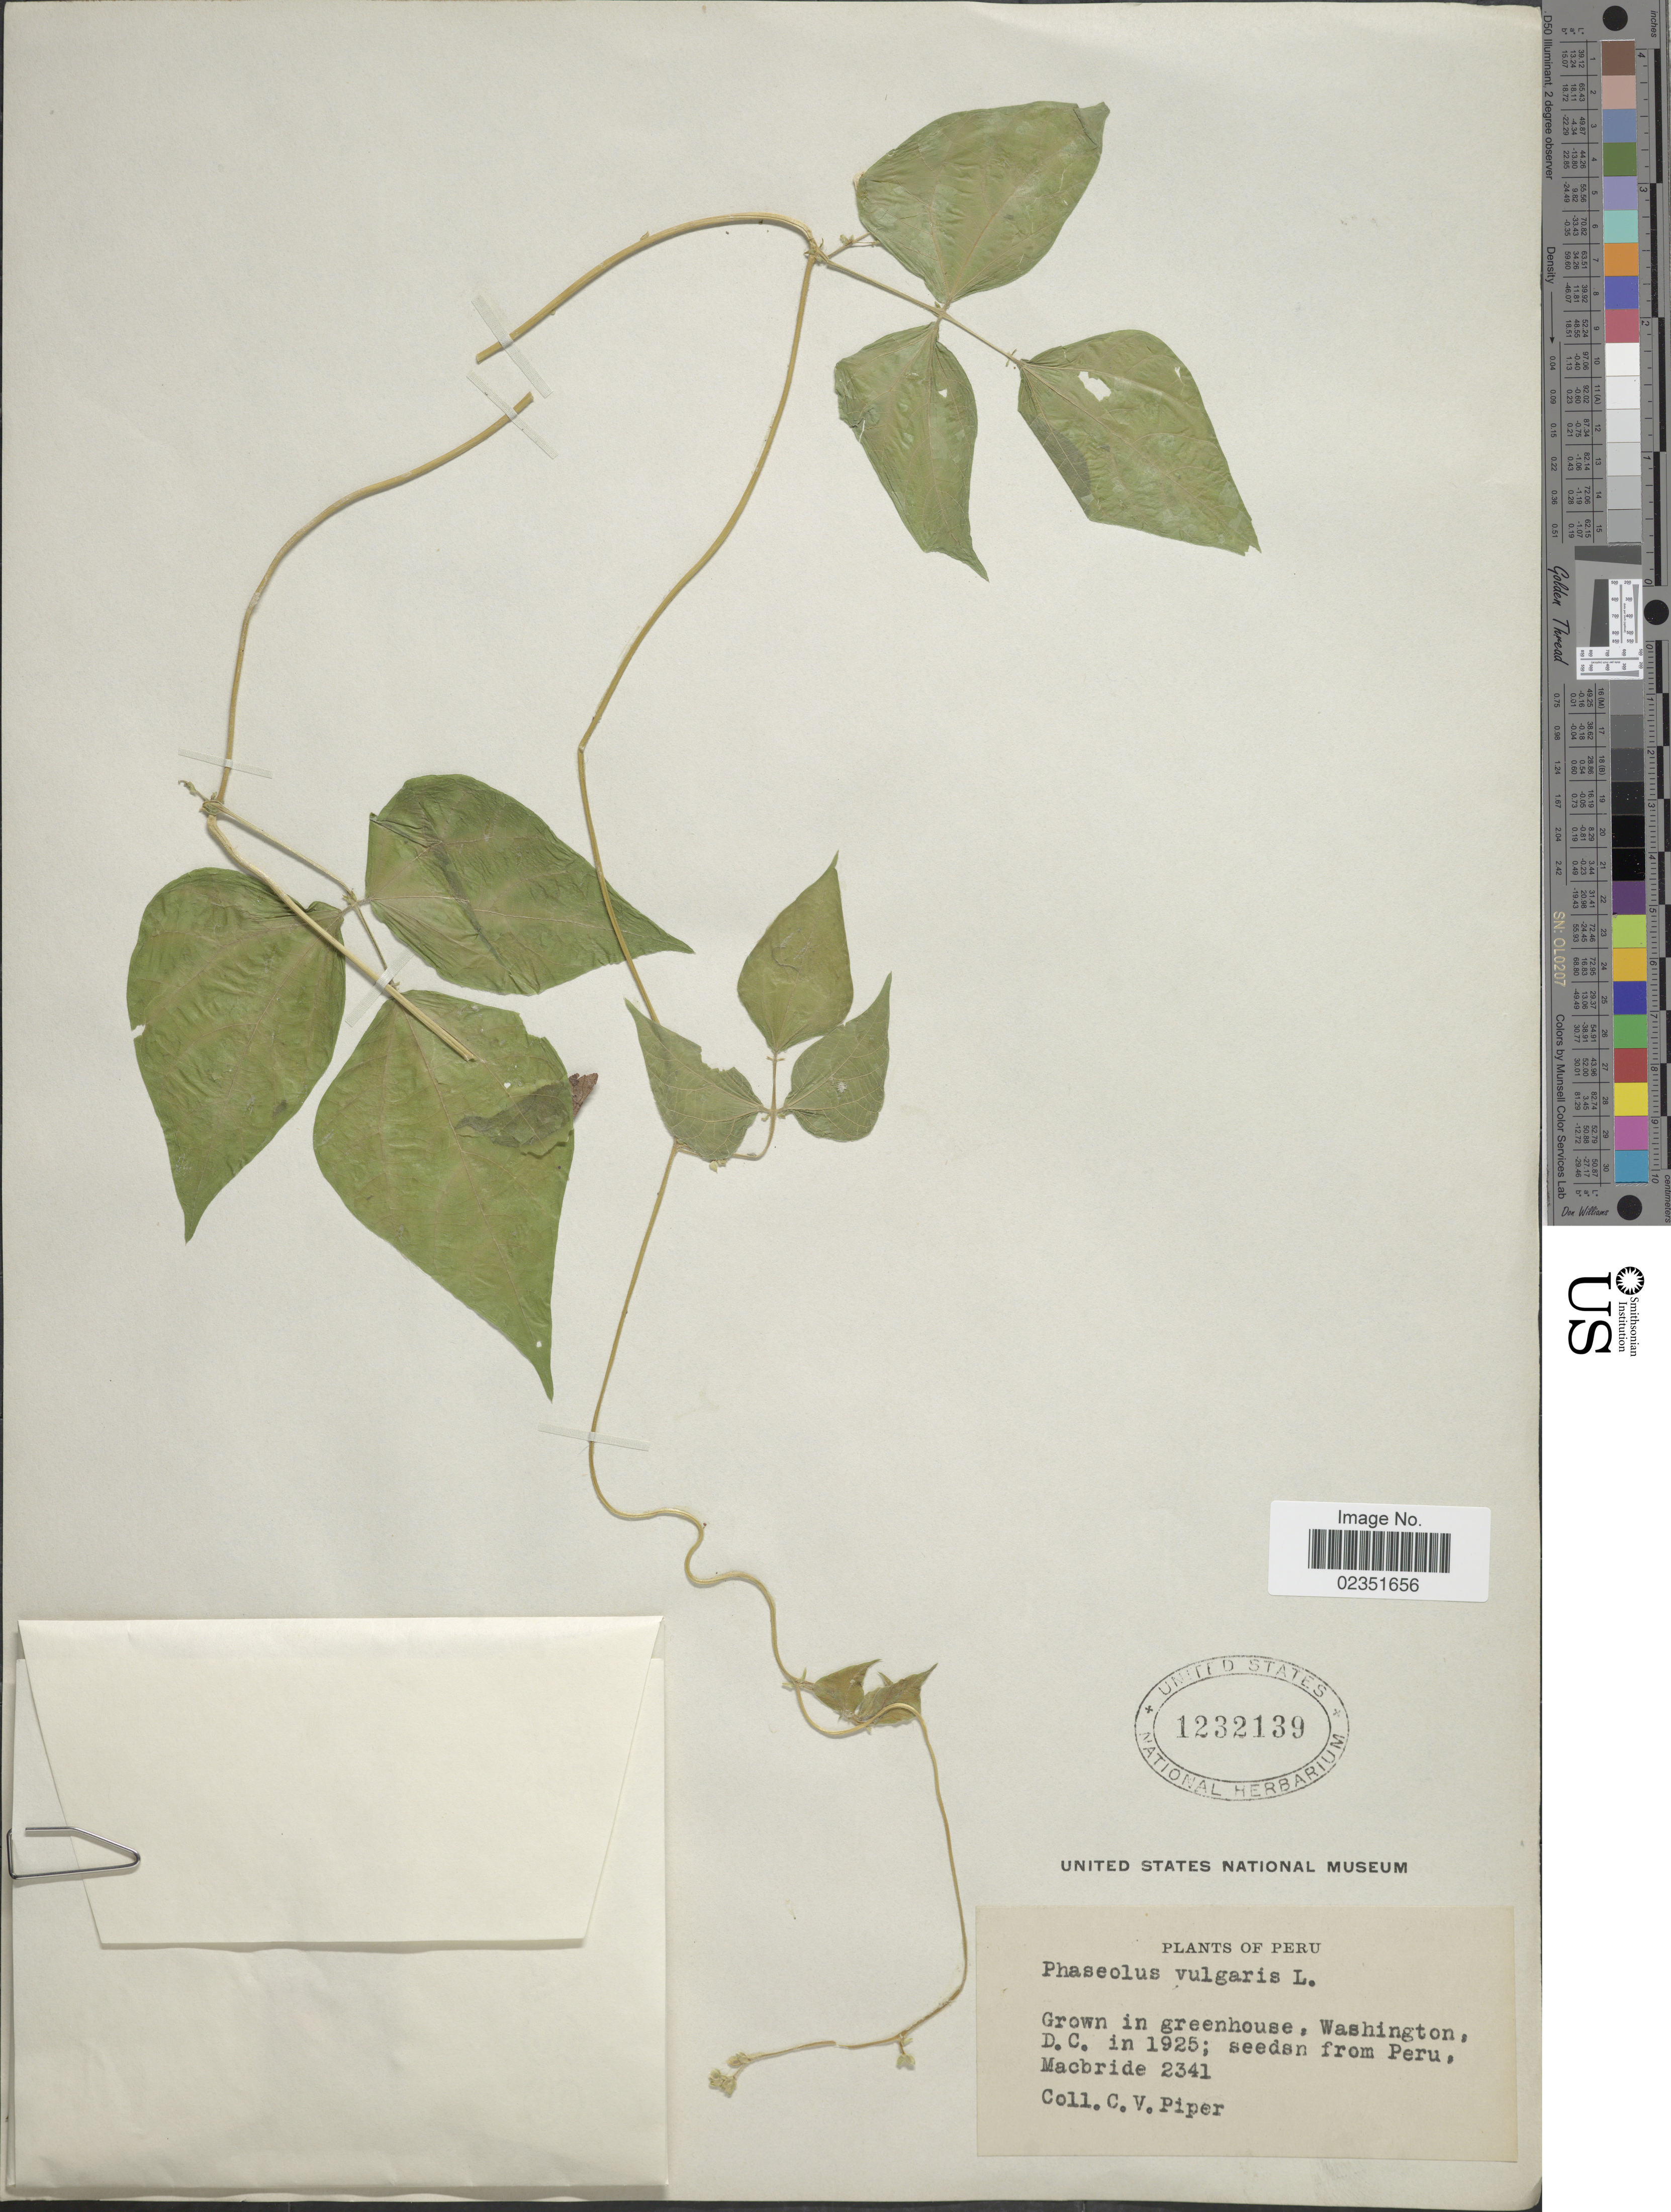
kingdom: Plantae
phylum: Tracheophyta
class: Magnoliopsida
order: Fabales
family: Fabaceae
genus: Phaseolus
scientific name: Phaseolus vulgaris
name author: L.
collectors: C. V. Piper & Macbride, --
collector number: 2341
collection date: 1925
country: United States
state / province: District of Columbia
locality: Washington DC, Greenhouse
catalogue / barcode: US 1232139